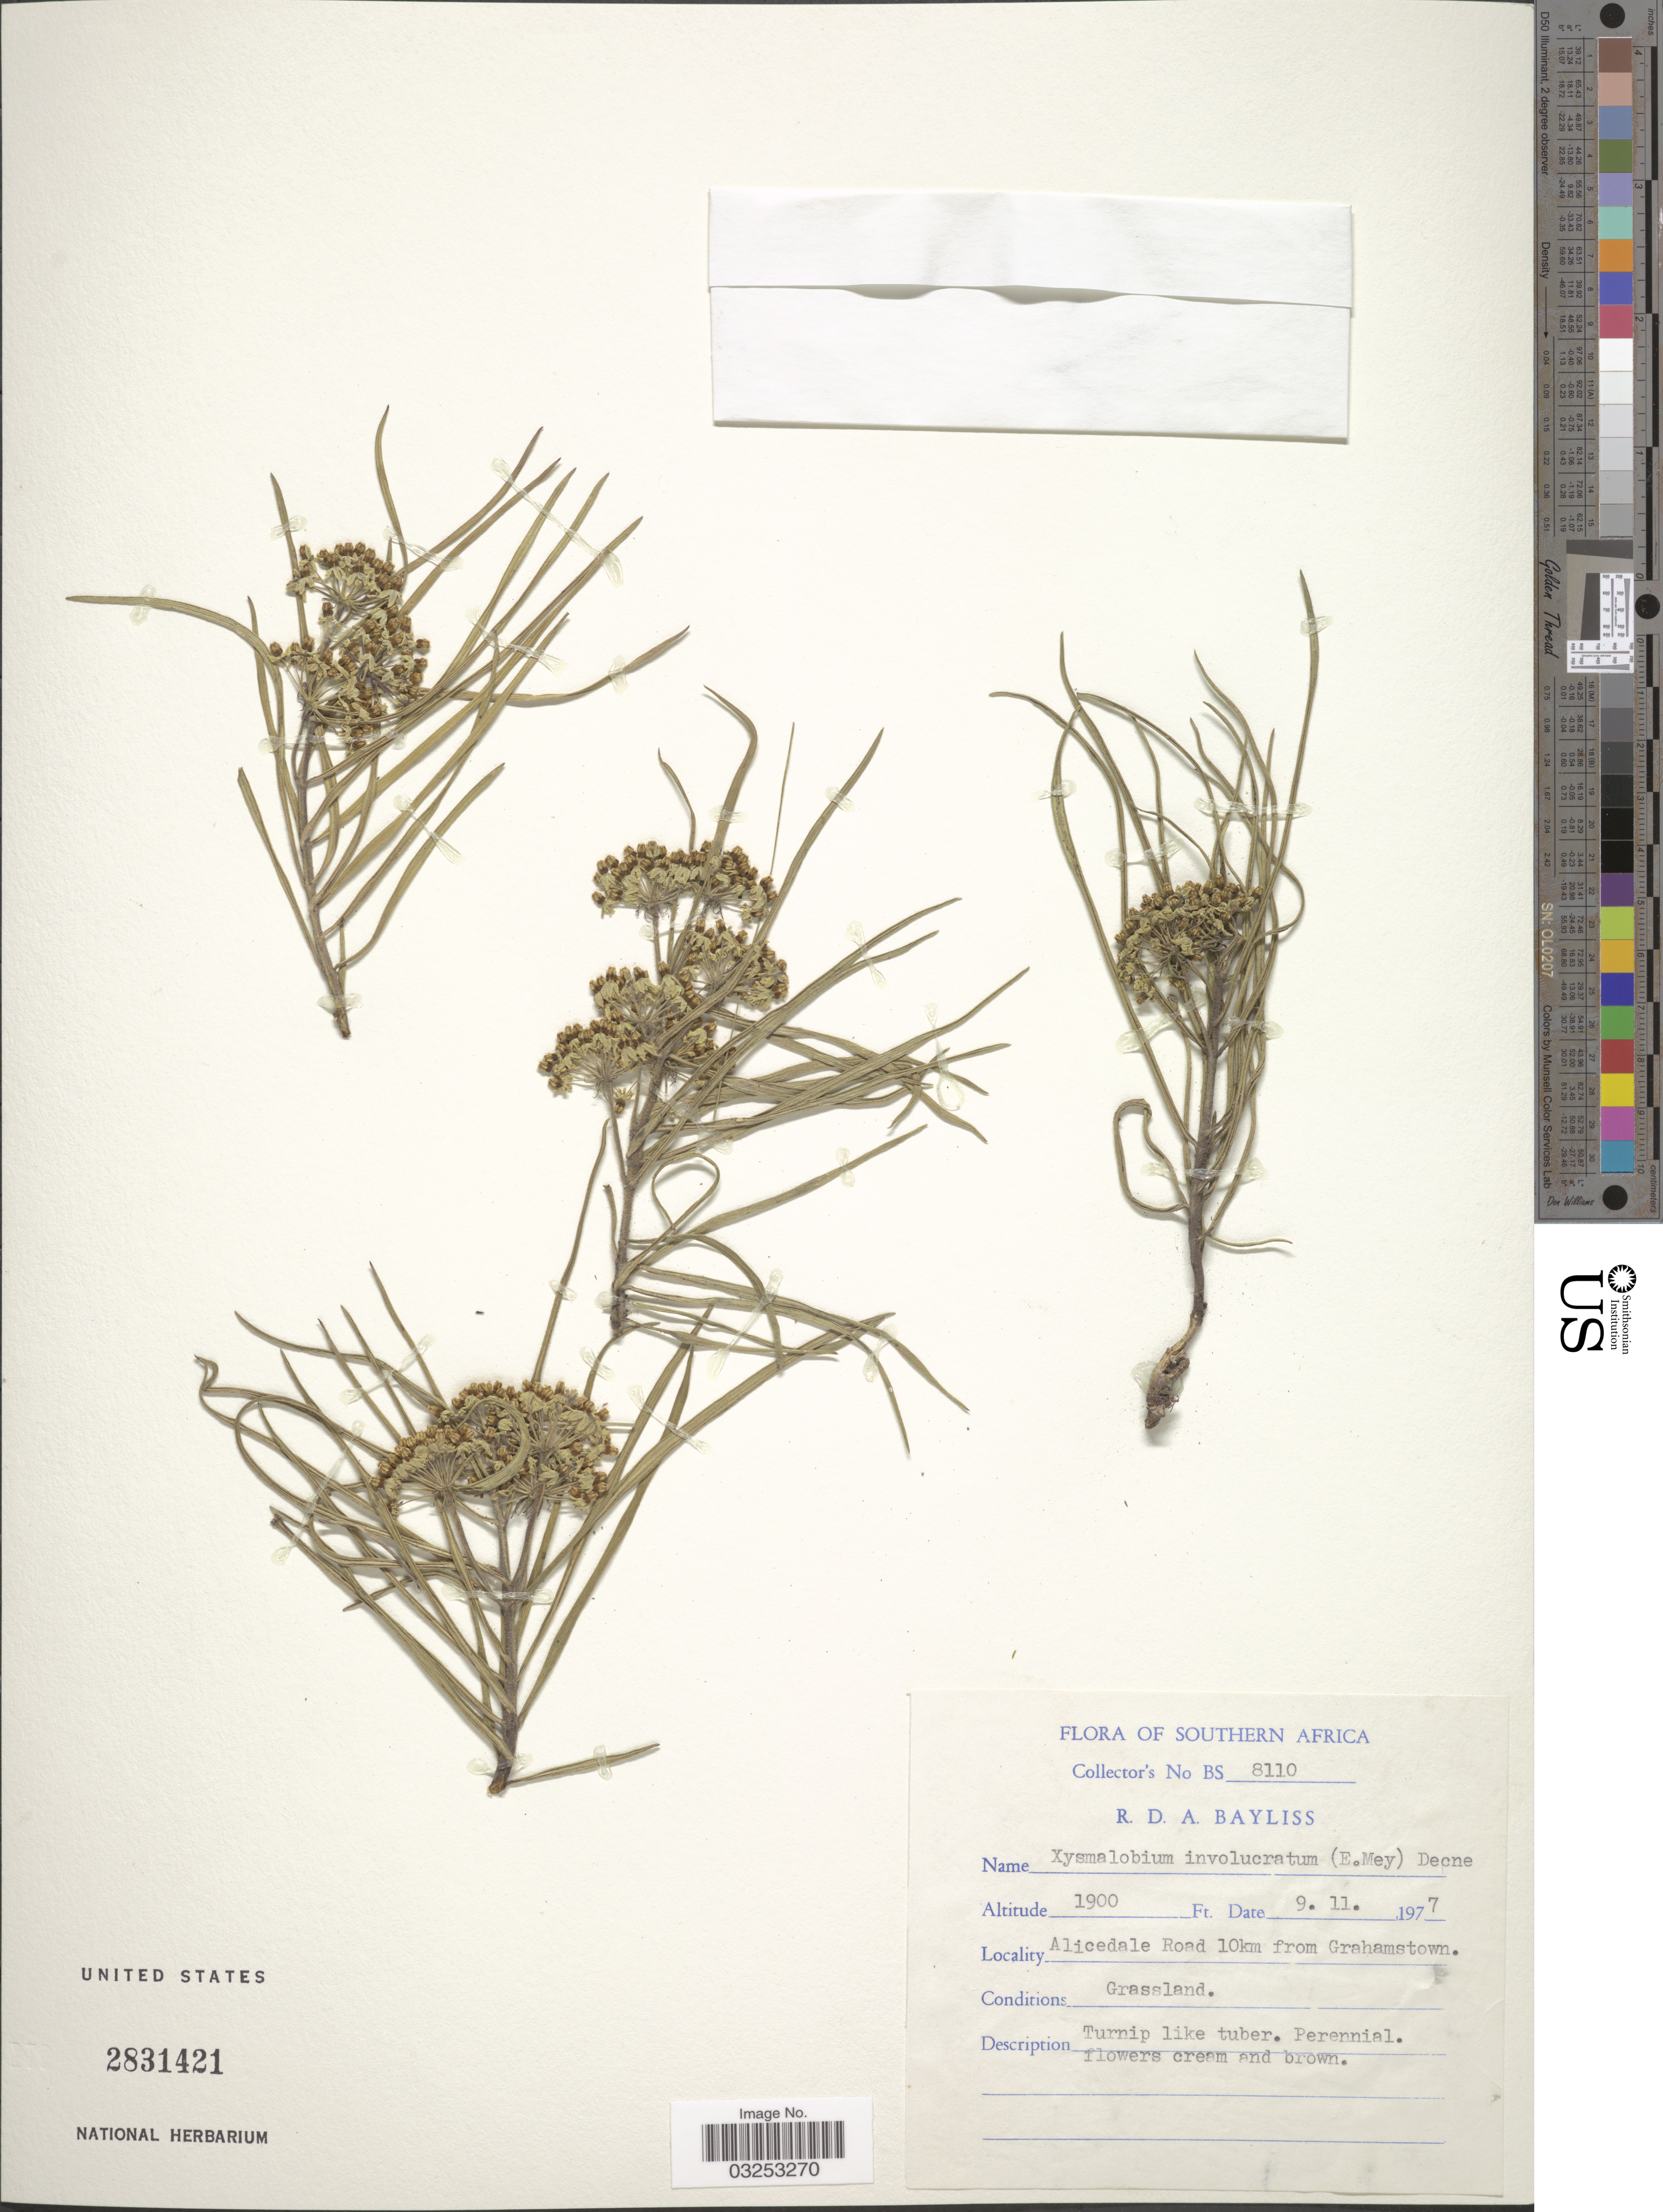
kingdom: Plantae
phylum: Tracheophyta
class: Magnoliopsida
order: Gentianales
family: Apocynaceae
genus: Xysmalobium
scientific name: Xysmalobium involucratum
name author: (E. Mey.) Decne.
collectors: R. Bayliss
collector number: BS 8110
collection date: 1977-11-09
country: South Africa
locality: Southern Africa. Alicedale Road 10km from Grahamstown.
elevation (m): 579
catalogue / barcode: US 2831421